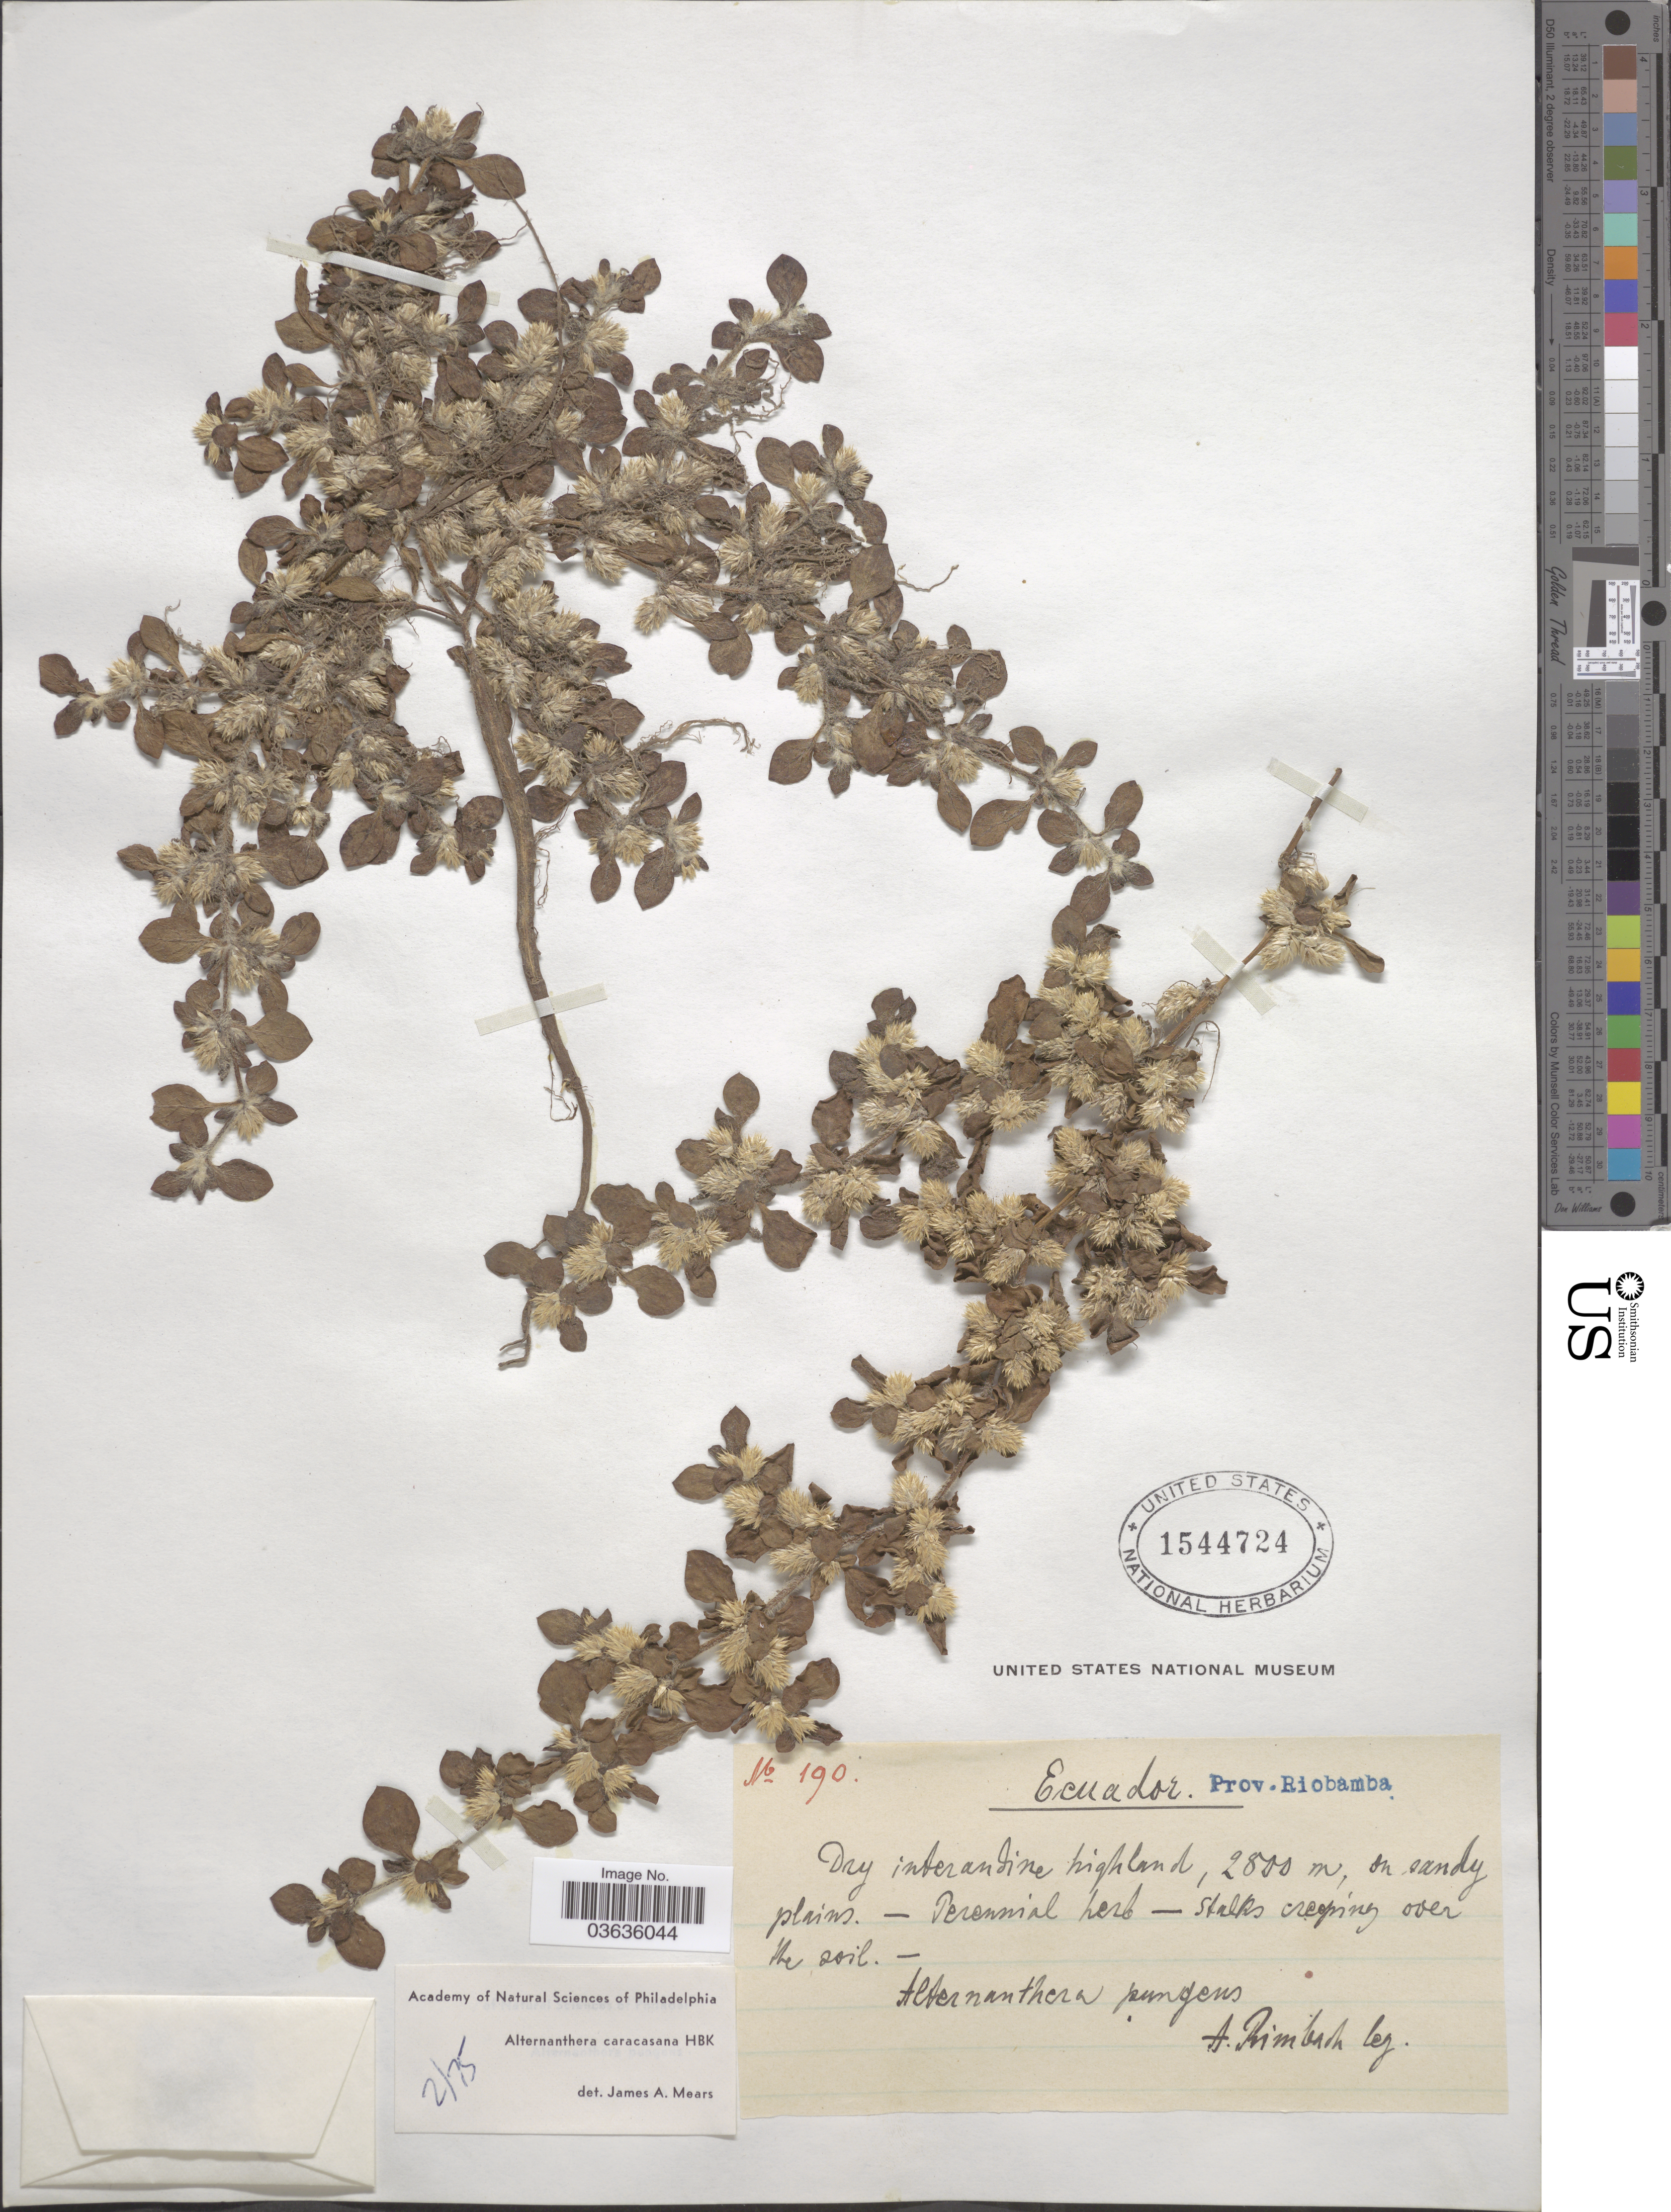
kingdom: Plantae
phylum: Tracheophyta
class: Magnoliopsida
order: Caryophyllales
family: Amaranthaceae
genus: Alternanthera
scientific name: Alternanthera caracasana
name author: Kunth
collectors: A. Rimbach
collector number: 190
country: Ecuador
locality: Prov. Riobamba.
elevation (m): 2800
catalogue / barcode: US 1544724